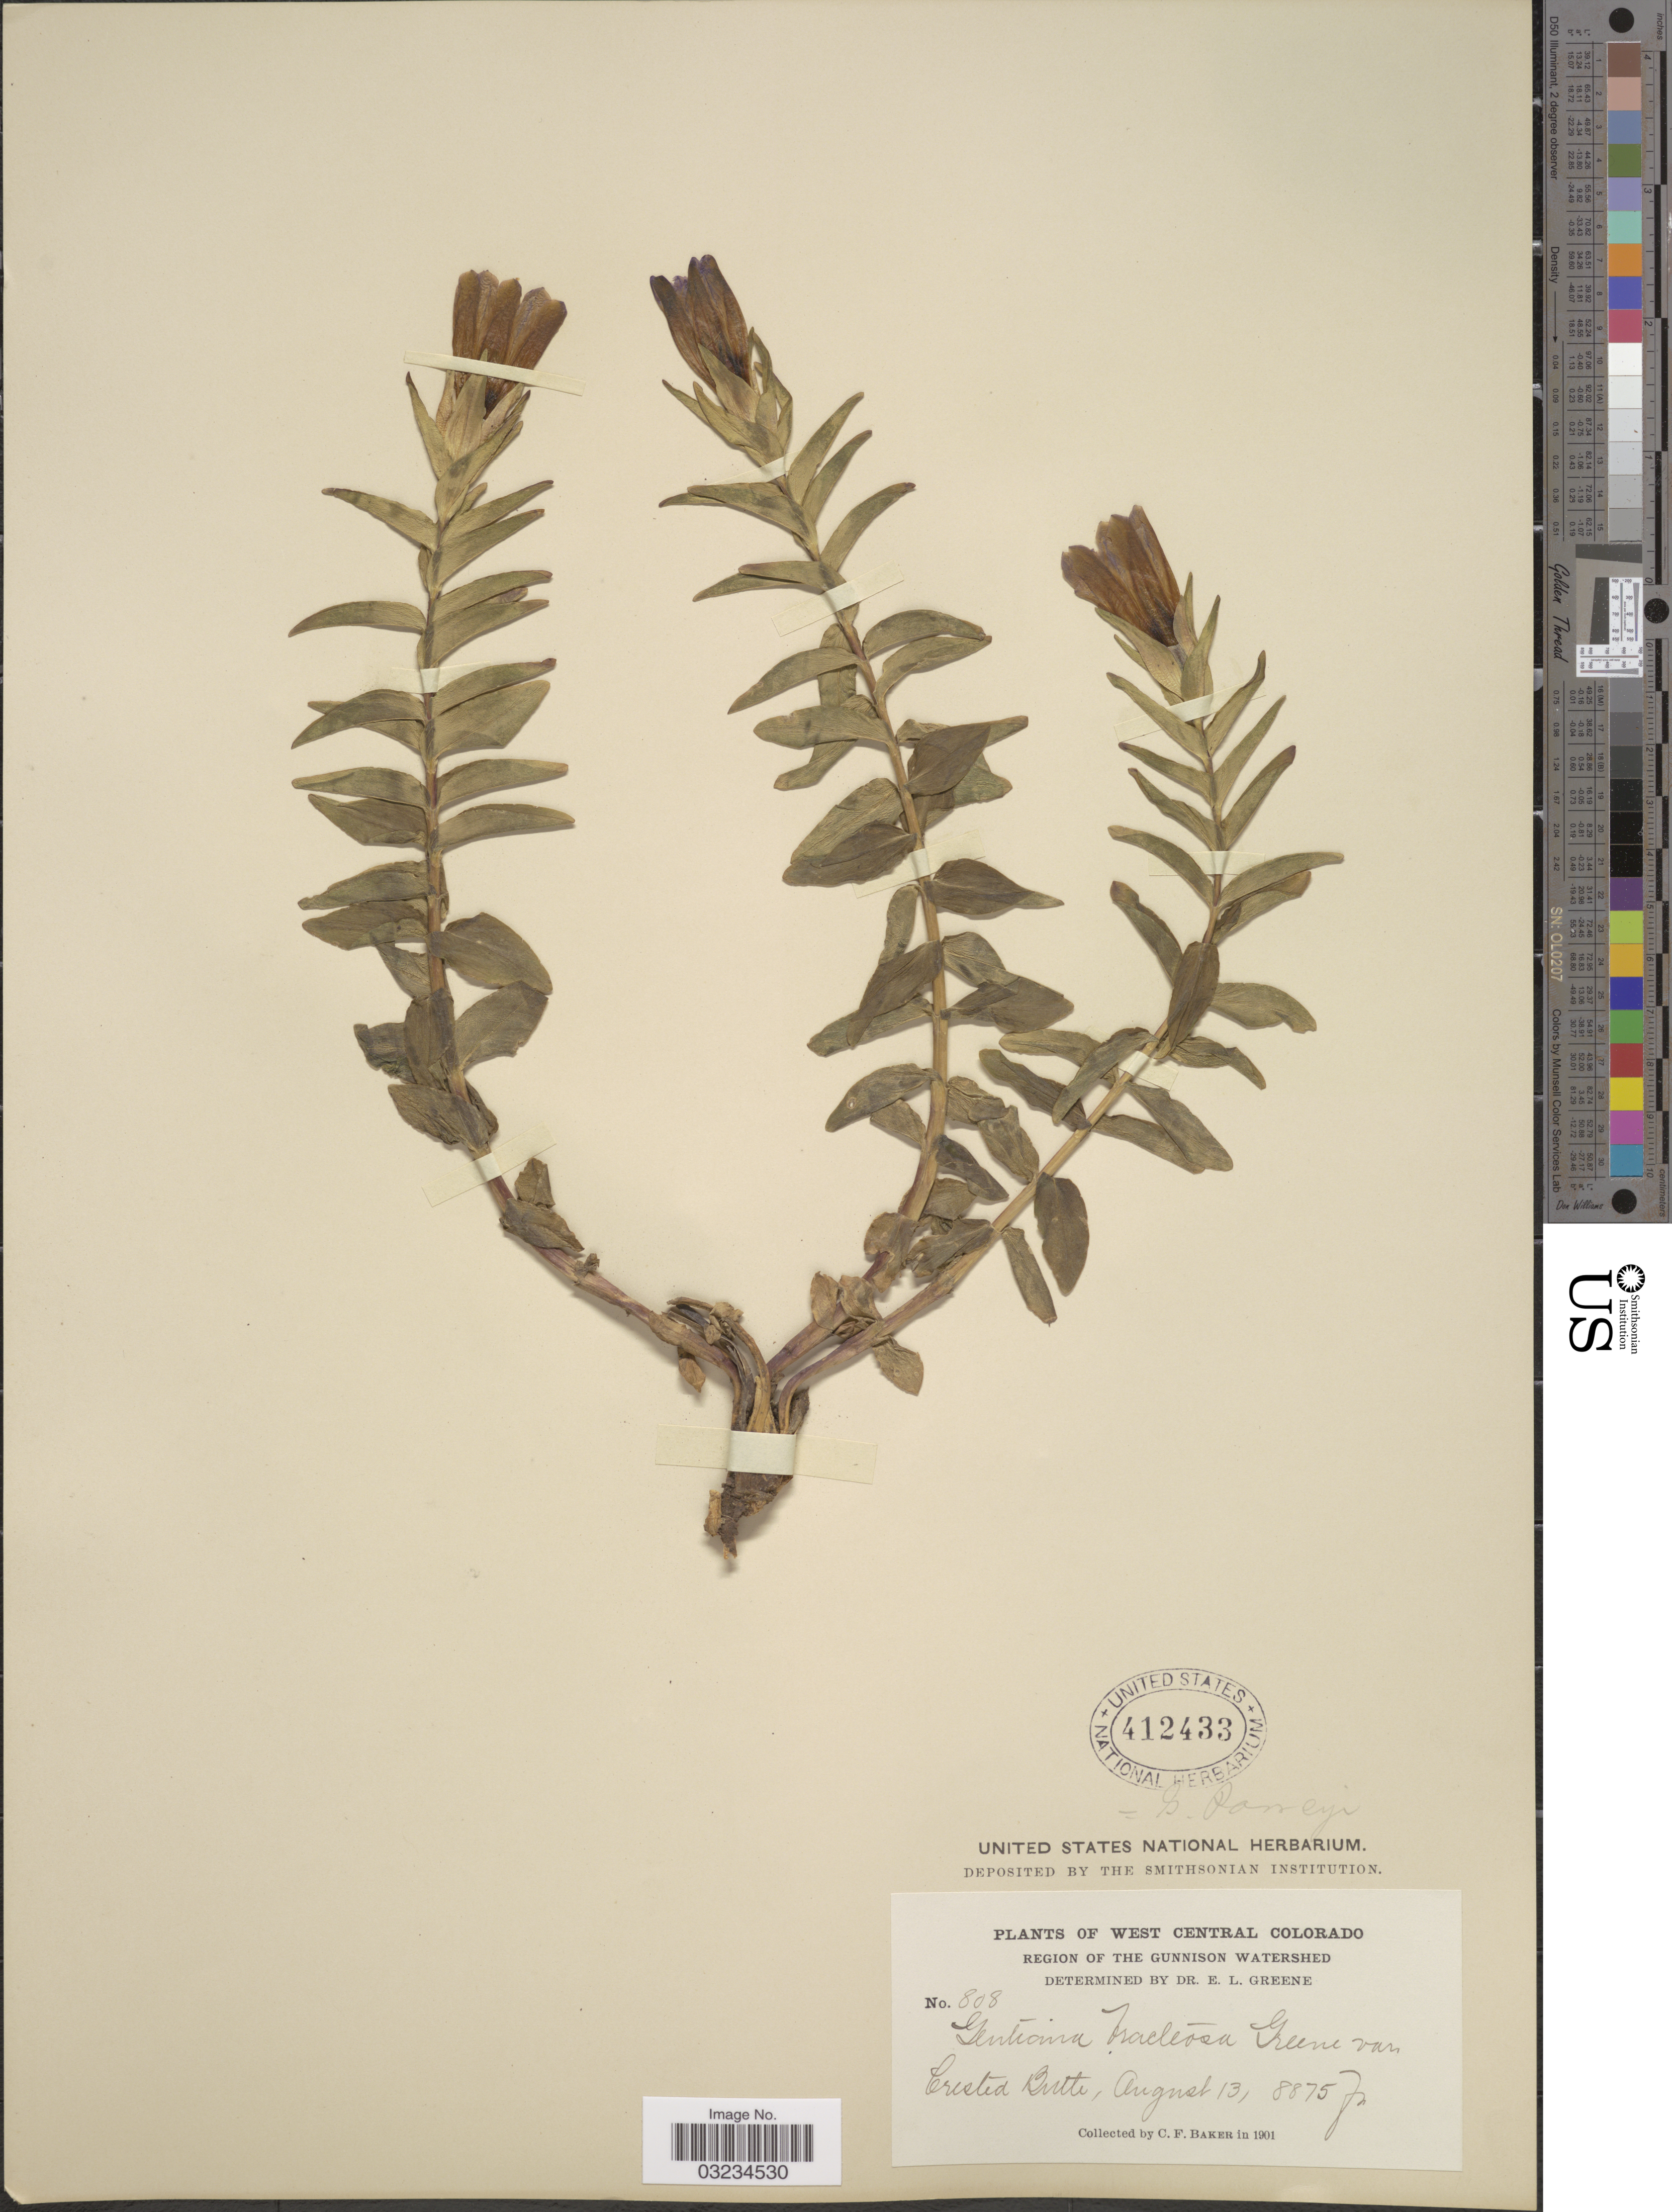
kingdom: Plantae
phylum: Tracheophyta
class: Magnoliopsida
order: Gentianales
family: Gentianaceae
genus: Gentiana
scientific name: Gentiana parryi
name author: Engelm.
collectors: C. F. Baker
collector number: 808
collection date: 1901-08-13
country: United States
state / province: Colorado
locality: West Central Colorado. Region of the Gunnison Watershed. Crested Butte.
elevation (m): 2705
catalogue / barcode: US 412433